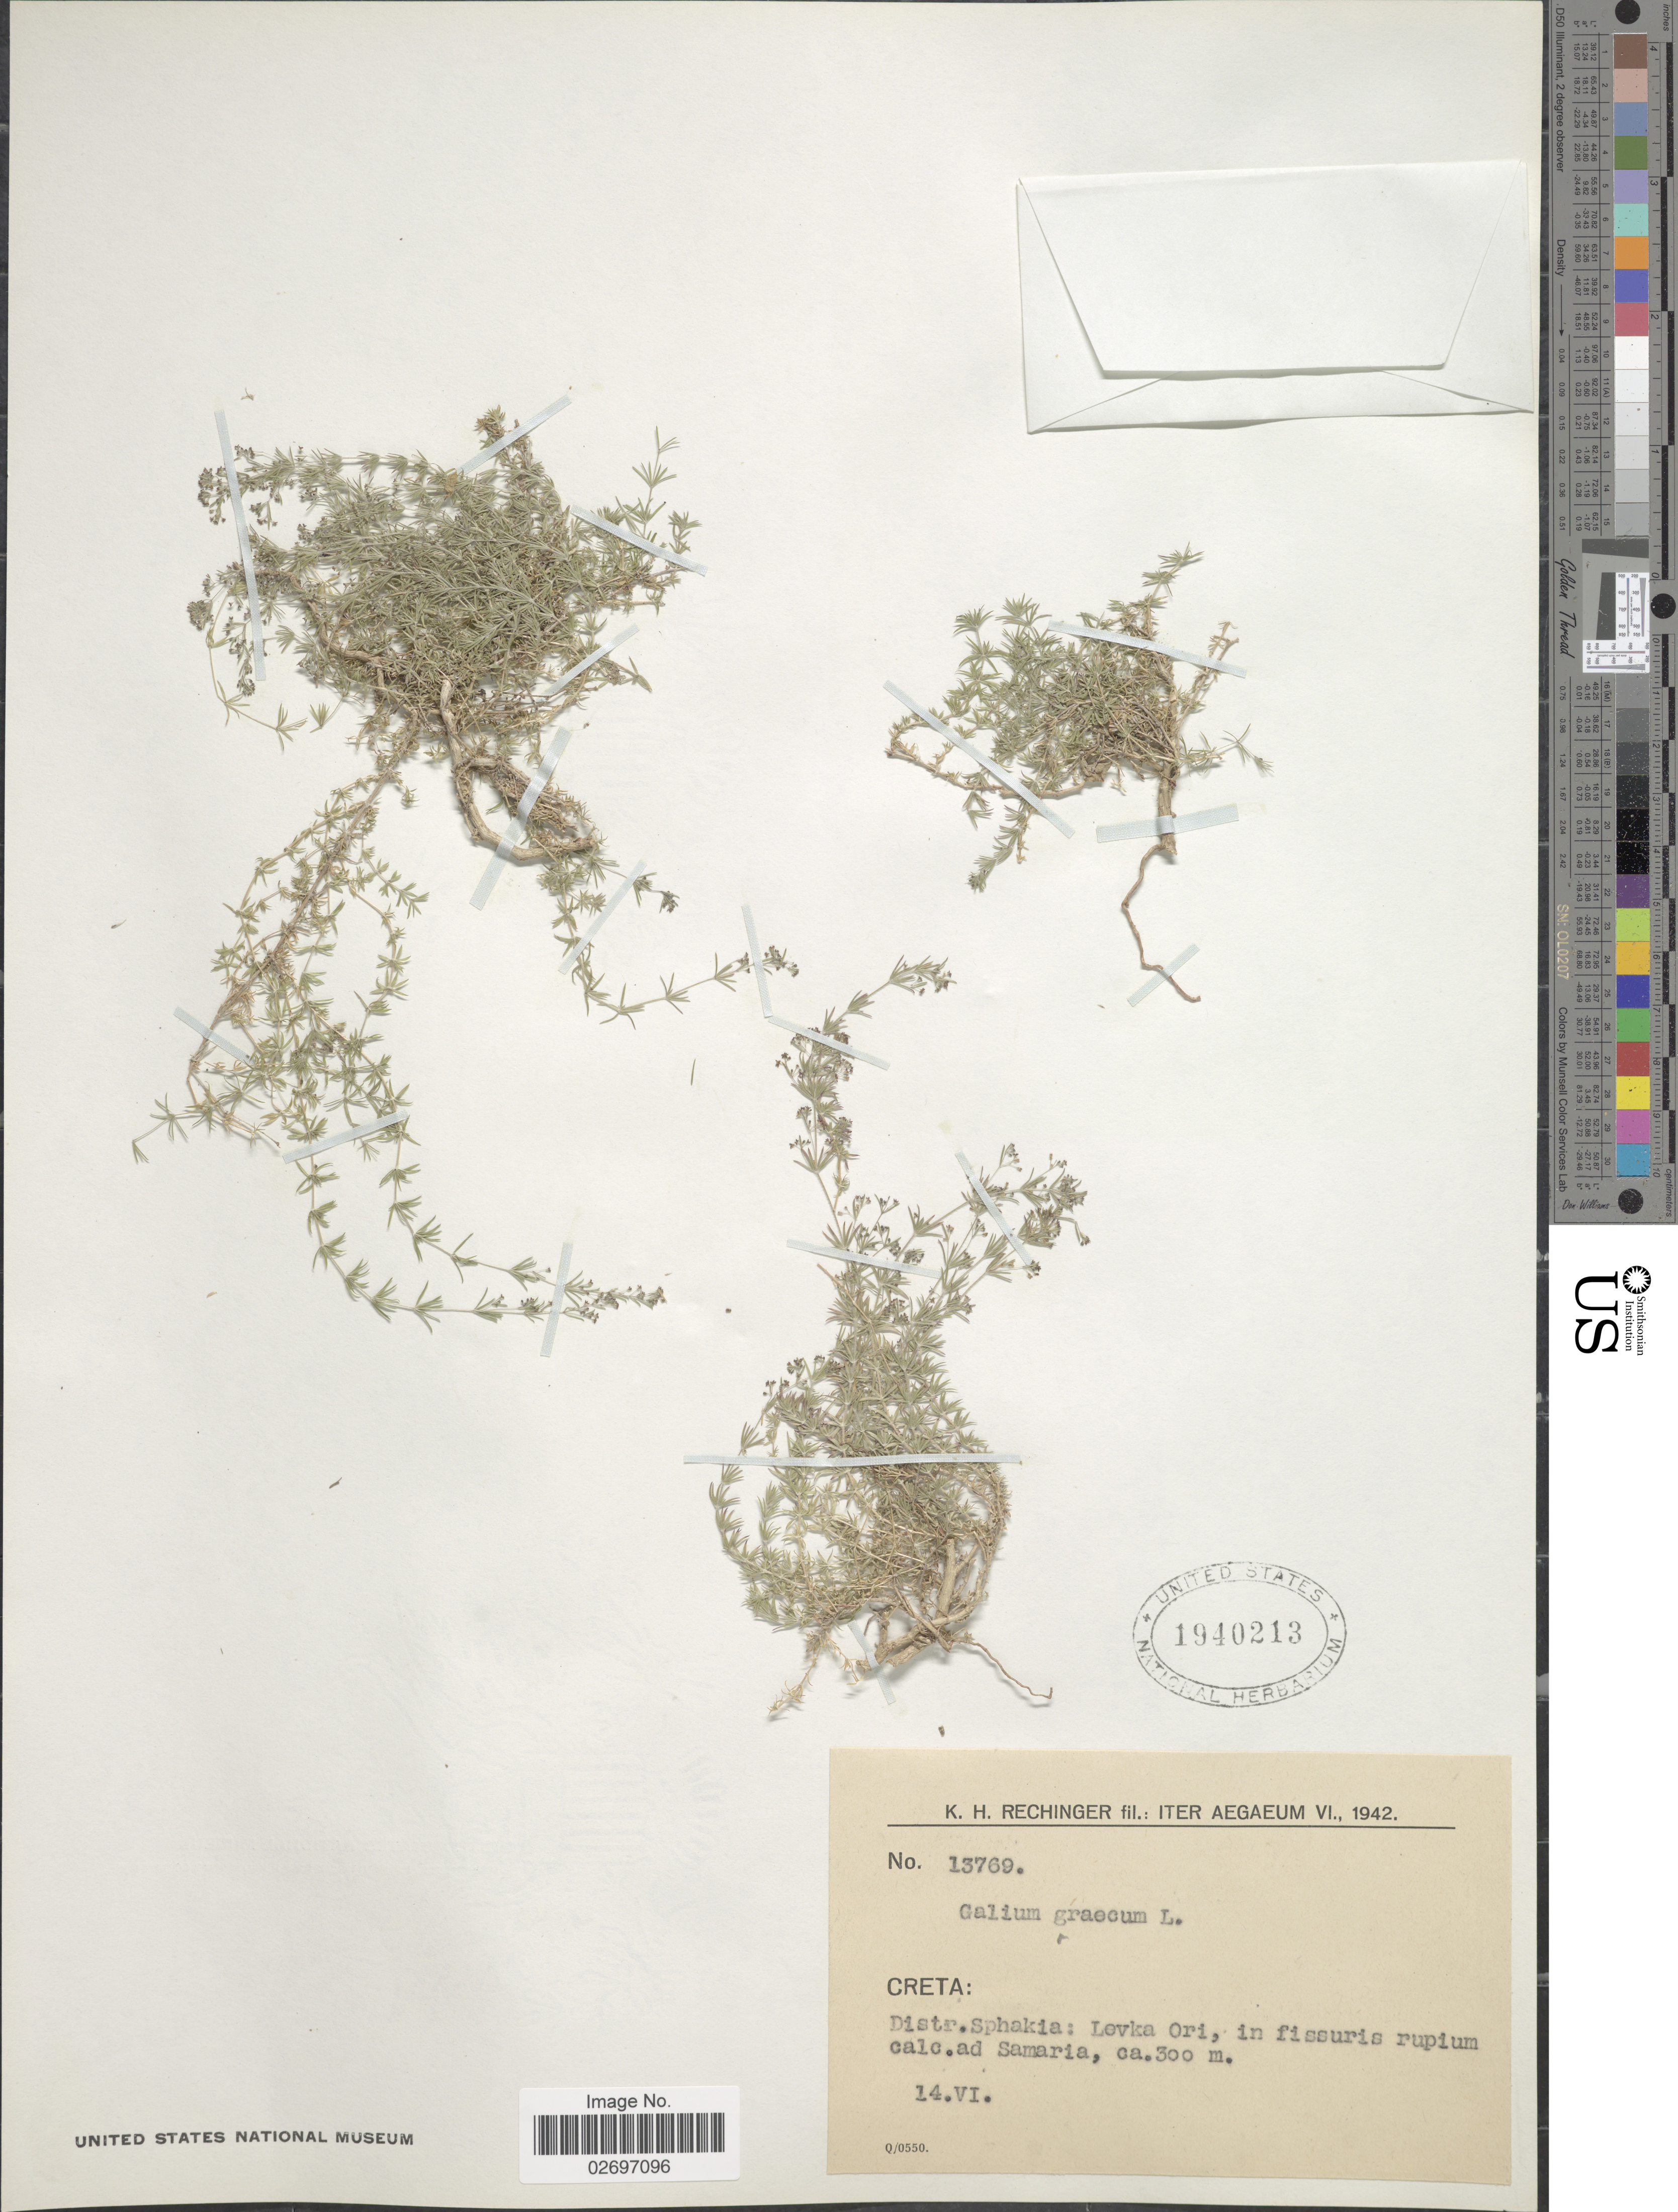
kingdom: Plantae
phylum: Tracheophyta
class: Magnoliopsida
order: Gentianales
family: Rubiaceae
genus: Galium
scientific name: Galium fruticosum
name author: Willd.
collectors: K. H. Rechinger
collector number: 13769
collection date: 1942-06-14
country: Greece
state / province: Crete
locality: Aegaeum, Distr. Spakia: Levka Ori, in fissuris rupim calc. ad Samaria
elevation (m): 300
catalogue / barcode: US 1940213